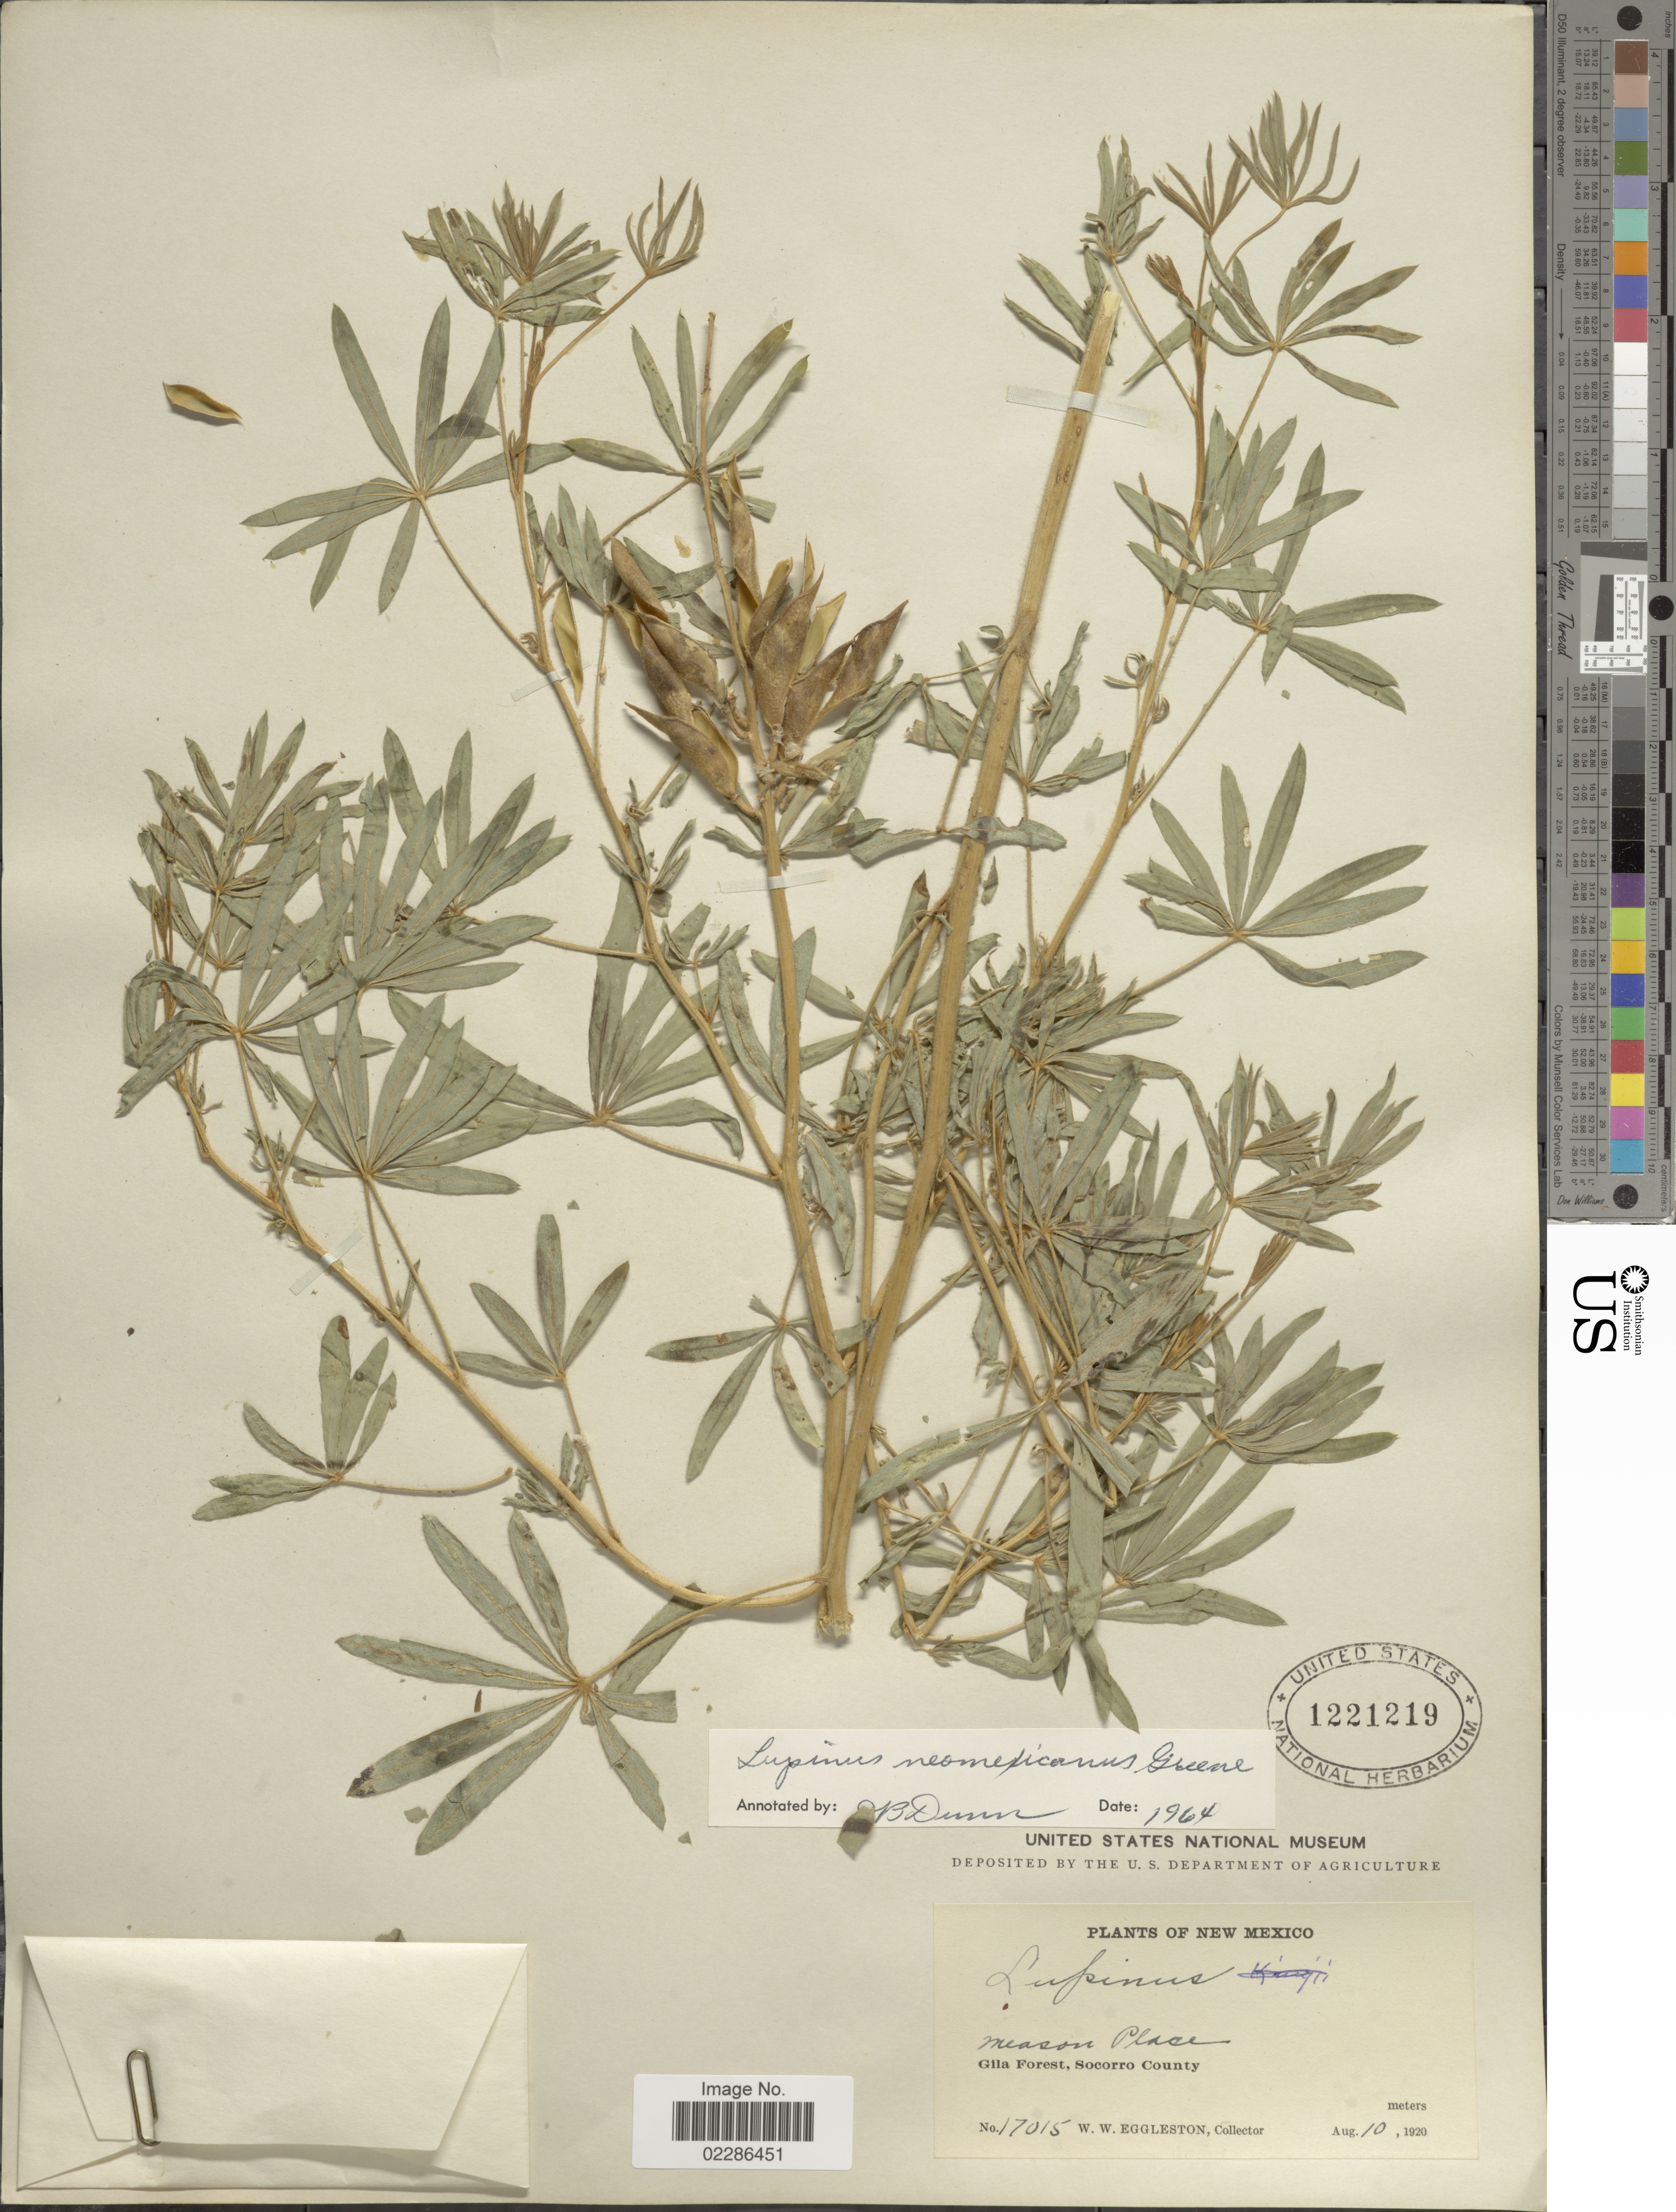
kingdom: Plantae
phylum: Tracheophyta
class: Magnoliopsida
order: Fabales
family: Fabaceae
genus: Lupinus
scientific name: Lupinus neomexicanus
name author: Greene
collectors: W. W. Eggleston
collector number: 17015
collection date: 1920-08-10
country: United States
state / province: New Mexico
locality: Meason Place, Gila Forest, Socorro County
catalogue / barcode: US 1221219